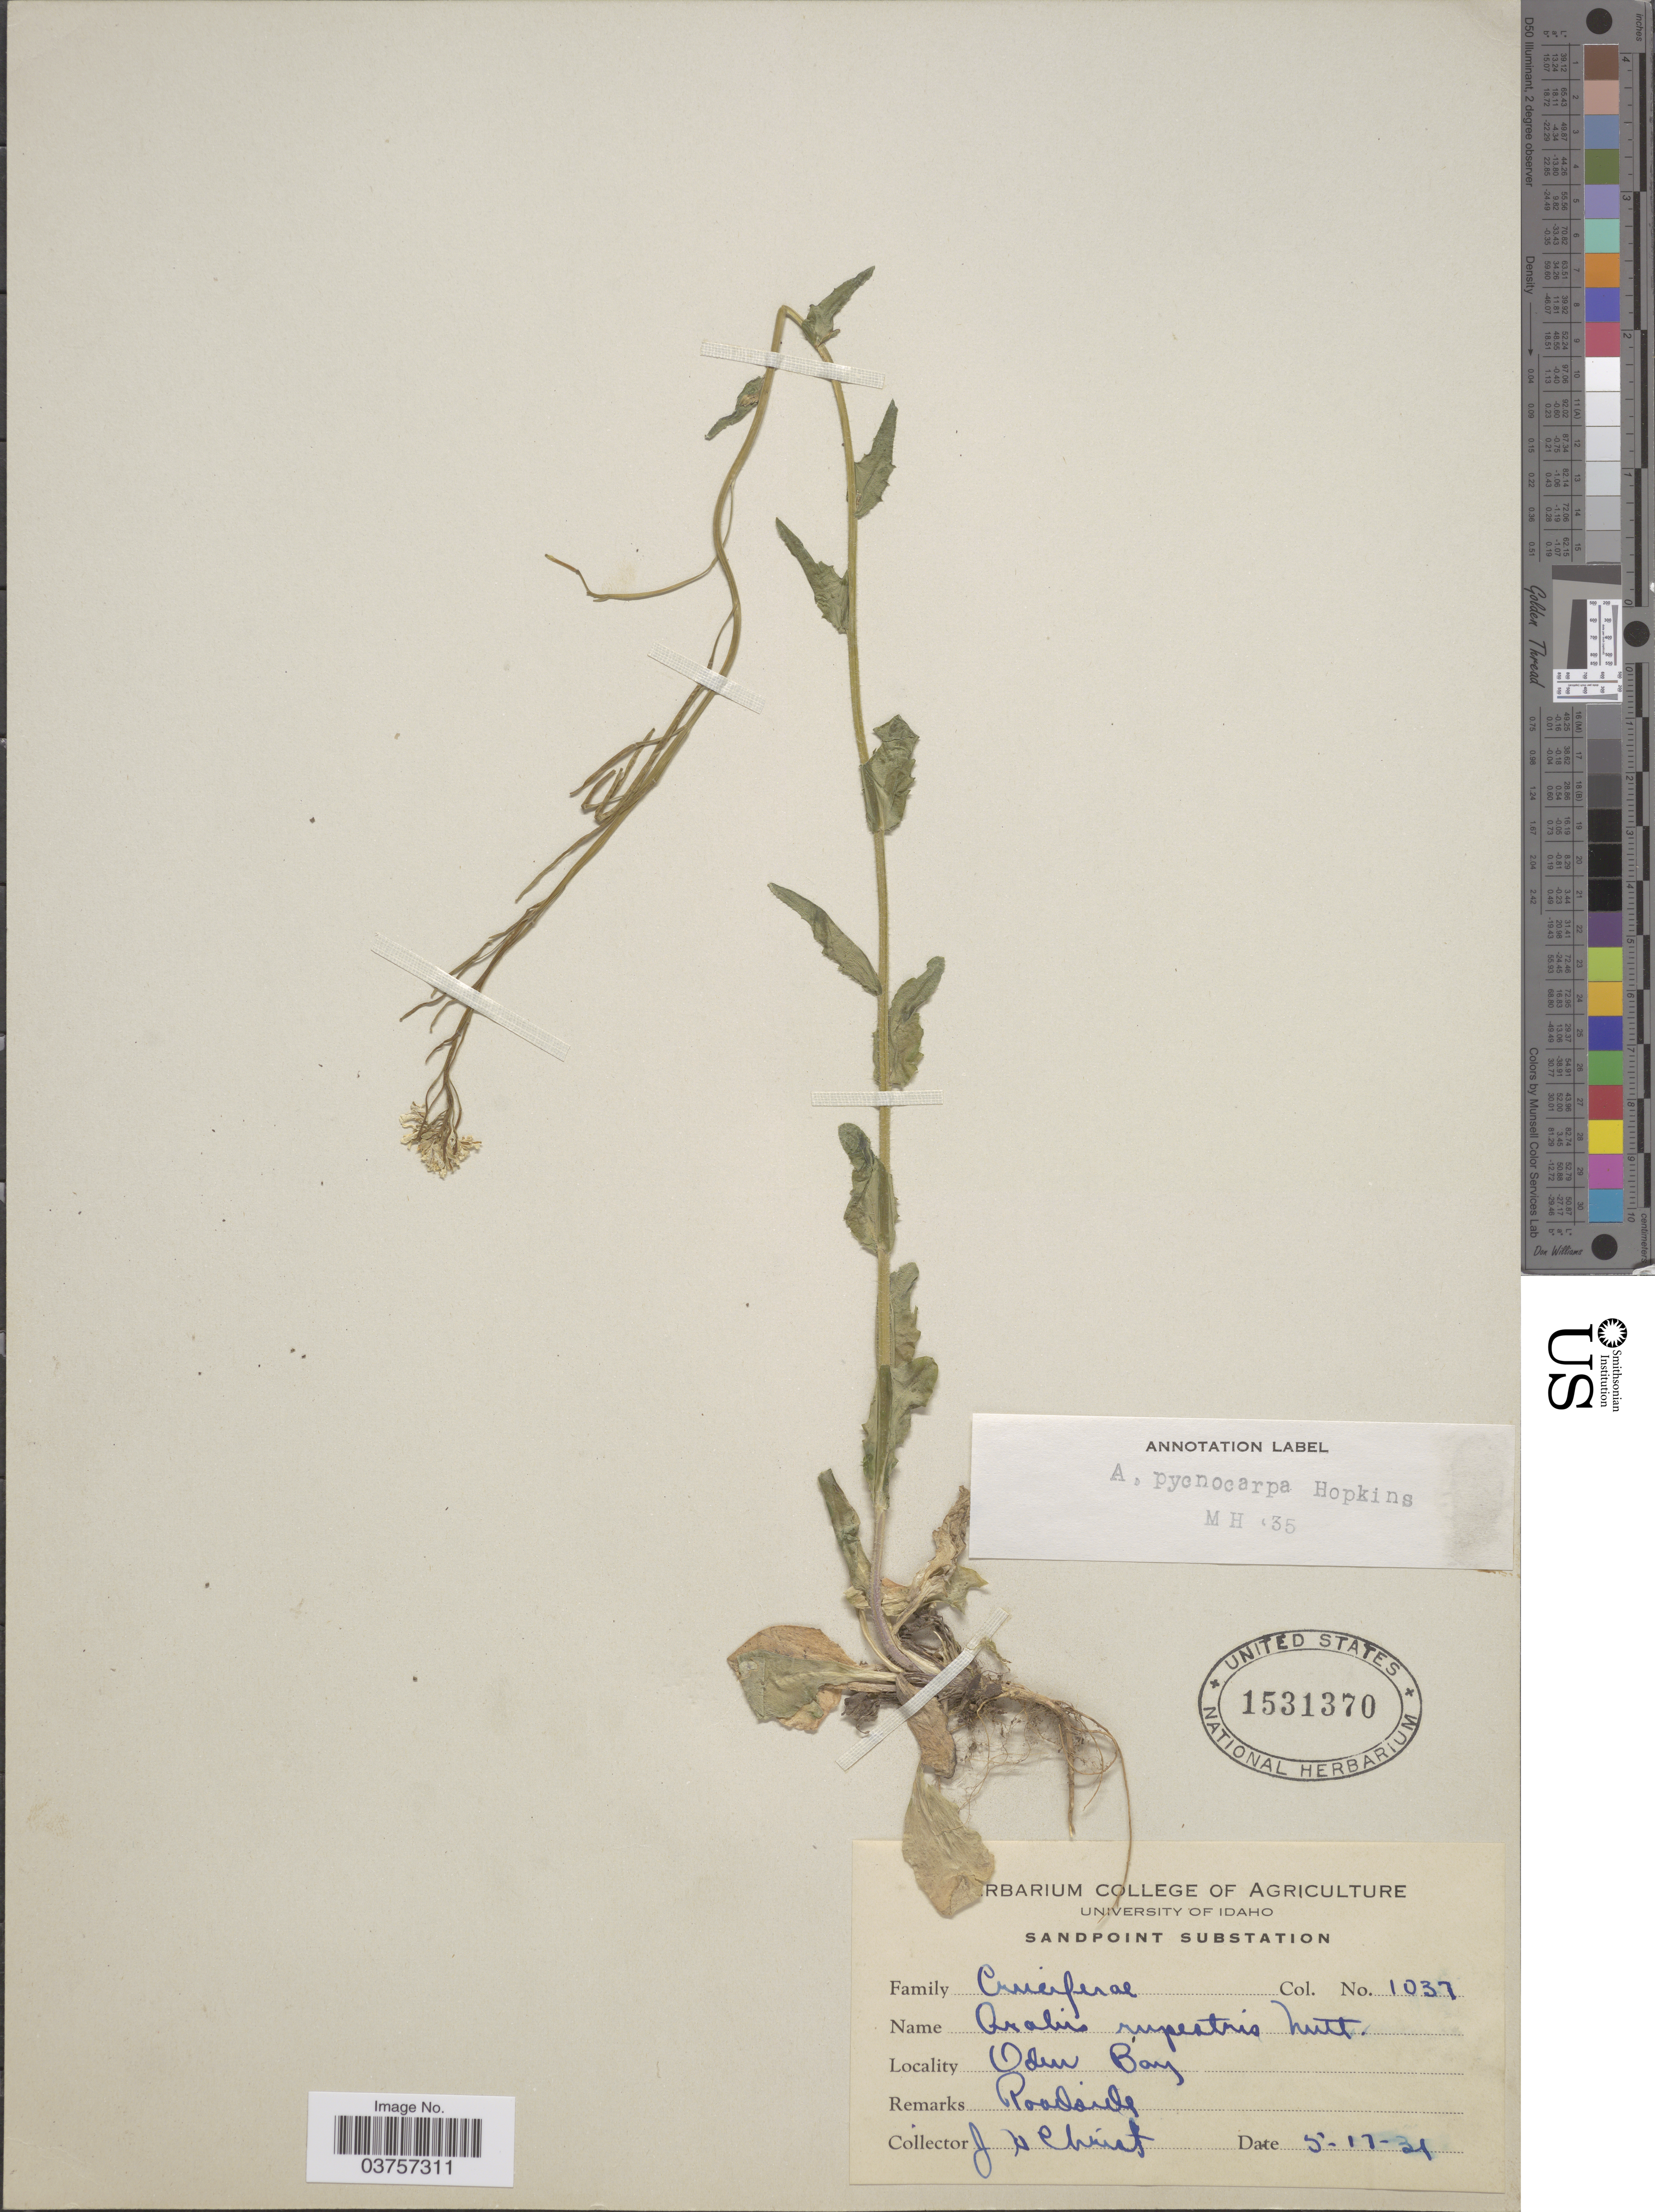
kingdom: Plantae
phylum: Tracheophyta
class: Magnoliopsida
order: Brassicales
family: Brassicaceae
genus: Arabis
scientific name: Arabis hirsuta var. pycnocarpa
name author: M. Hopkins & Rollins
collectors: J. H. Christ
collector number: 1037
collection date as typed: Transcribed d/m/y: 17/5/31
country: United States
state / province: Idaho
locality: Sandpoint Substation; Oden Bay.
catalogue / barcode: US 1531370